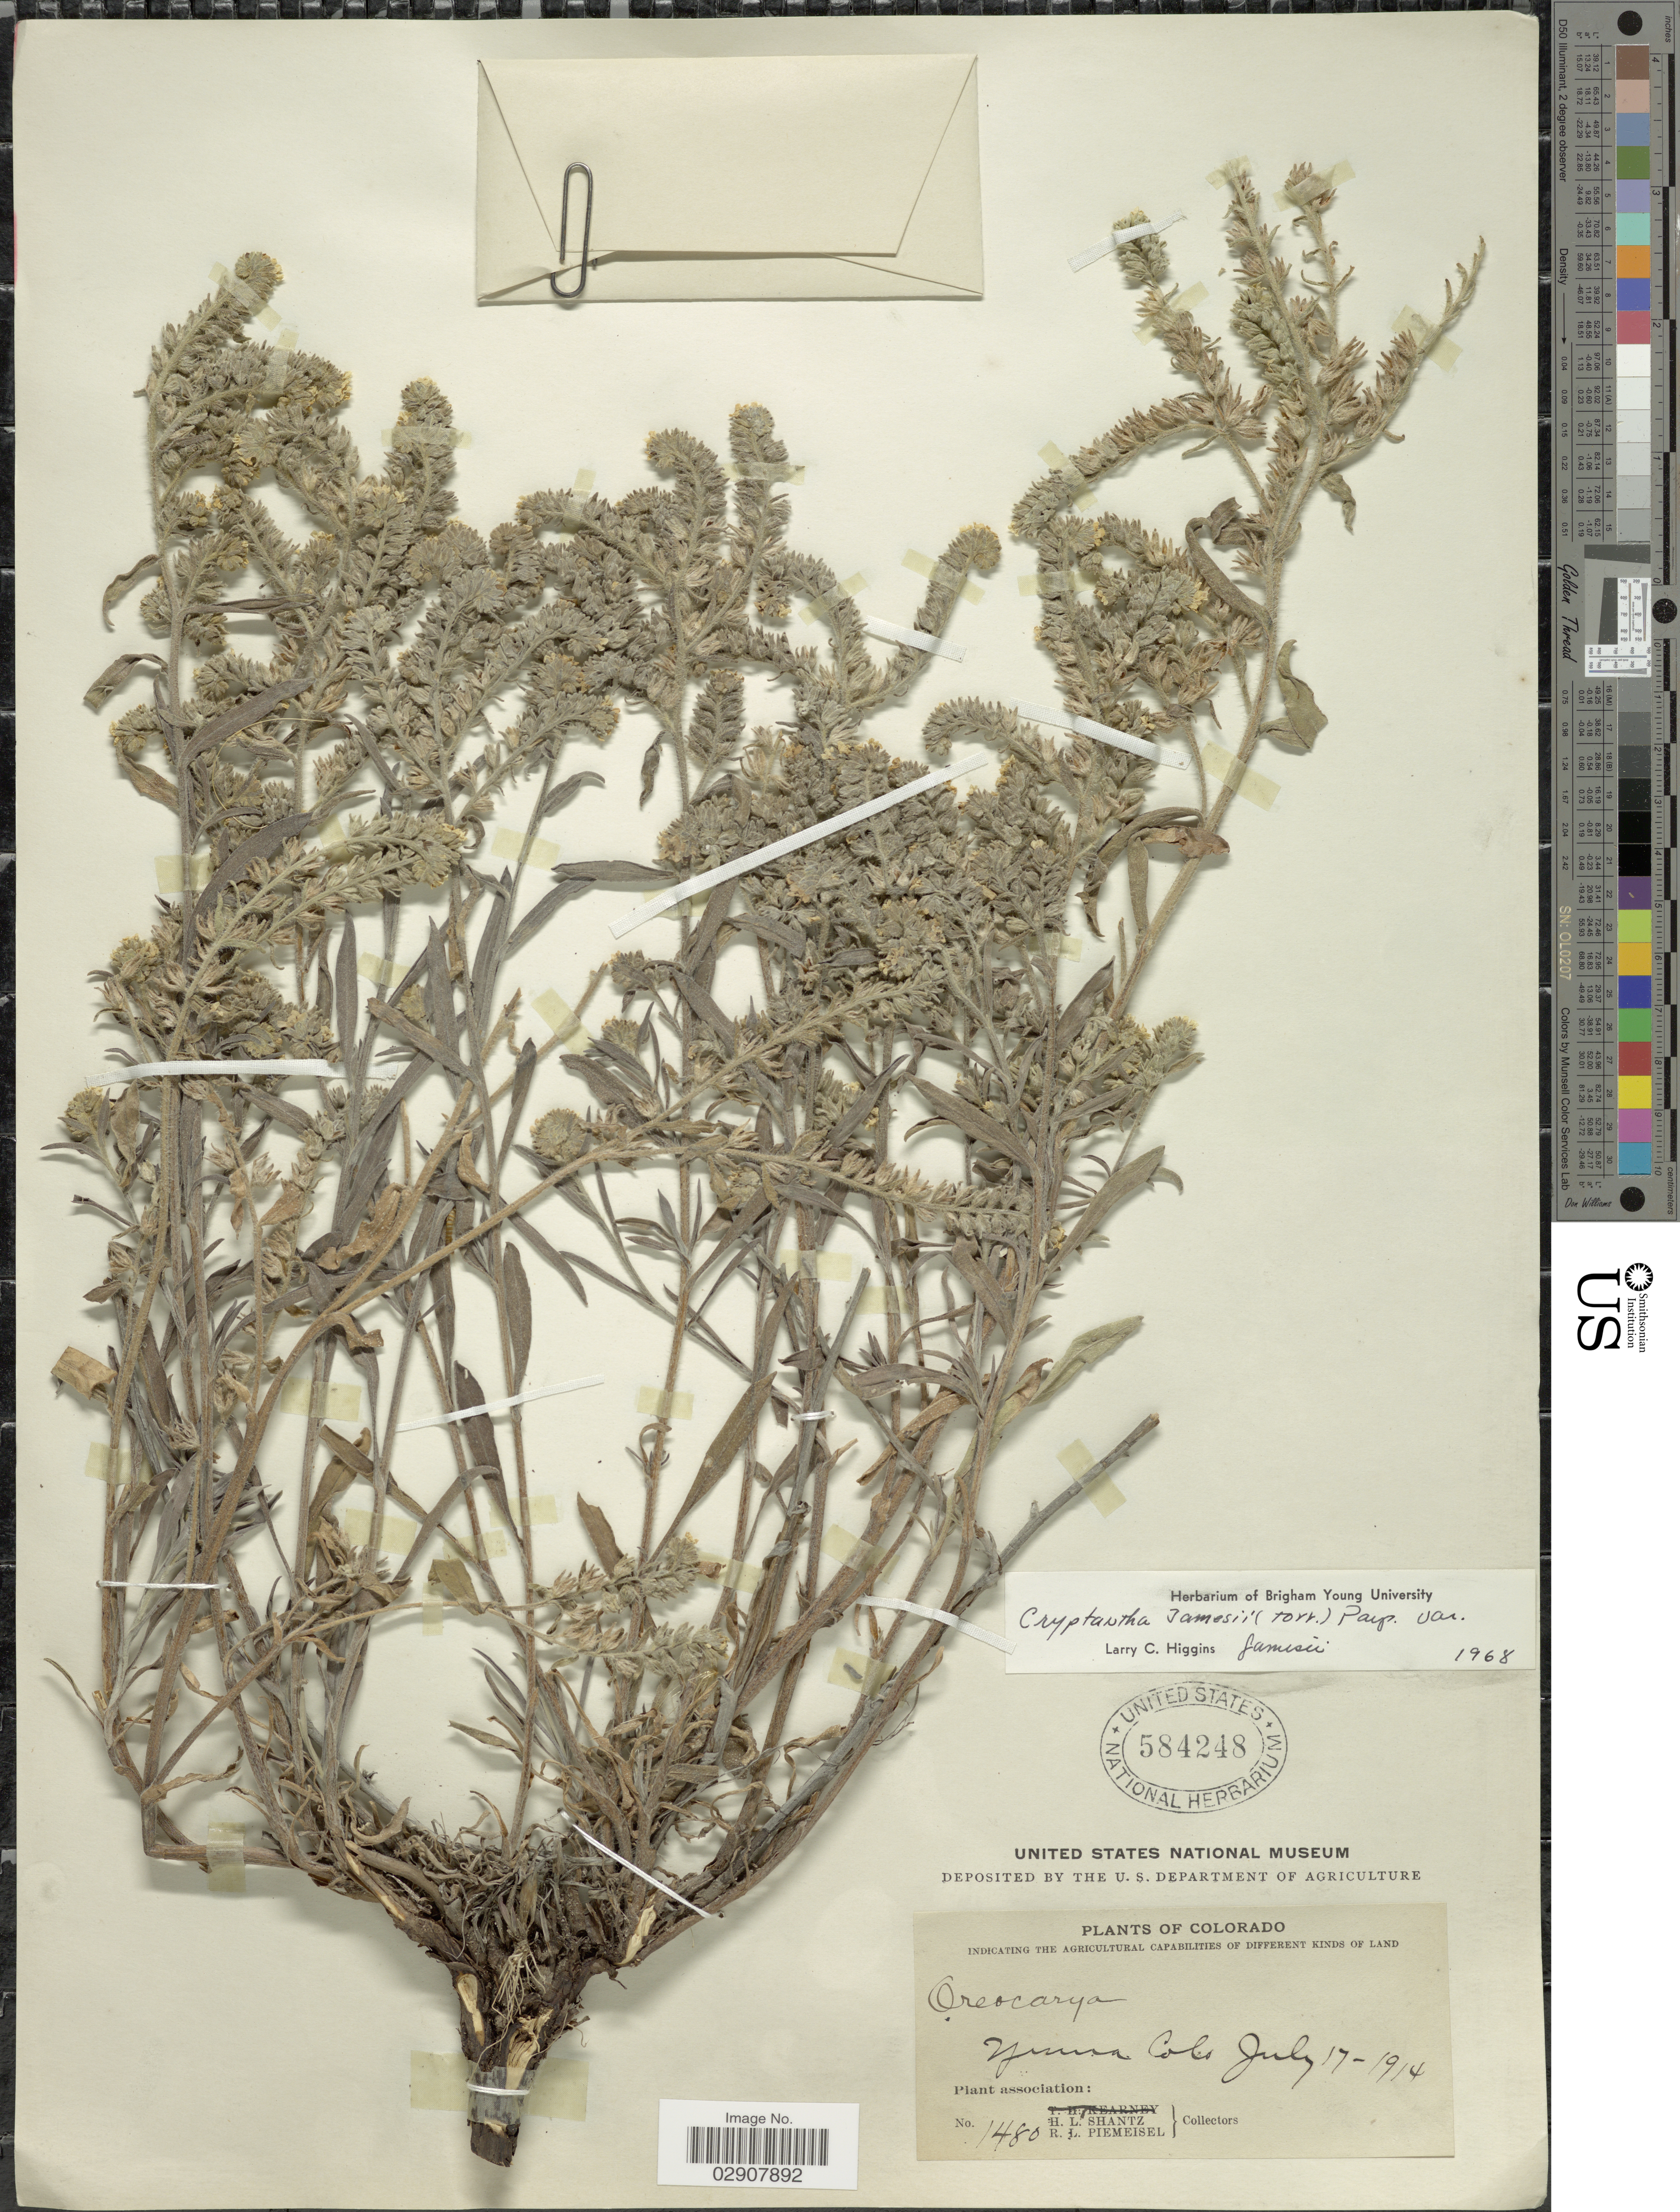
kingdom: Plantae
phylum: Tracheophyta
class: Magnoliopsida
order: Boraginales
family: Boraginaceae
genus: Cryptantha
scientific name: Cryptantha jamesii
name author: (Torr.) Payson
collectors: H. Shantz & R. L. Piemeisel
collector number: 1480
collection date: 1914-07-17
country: United States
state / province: Colorado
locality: Yuma Colo. Colorado.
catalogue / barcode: US 584248